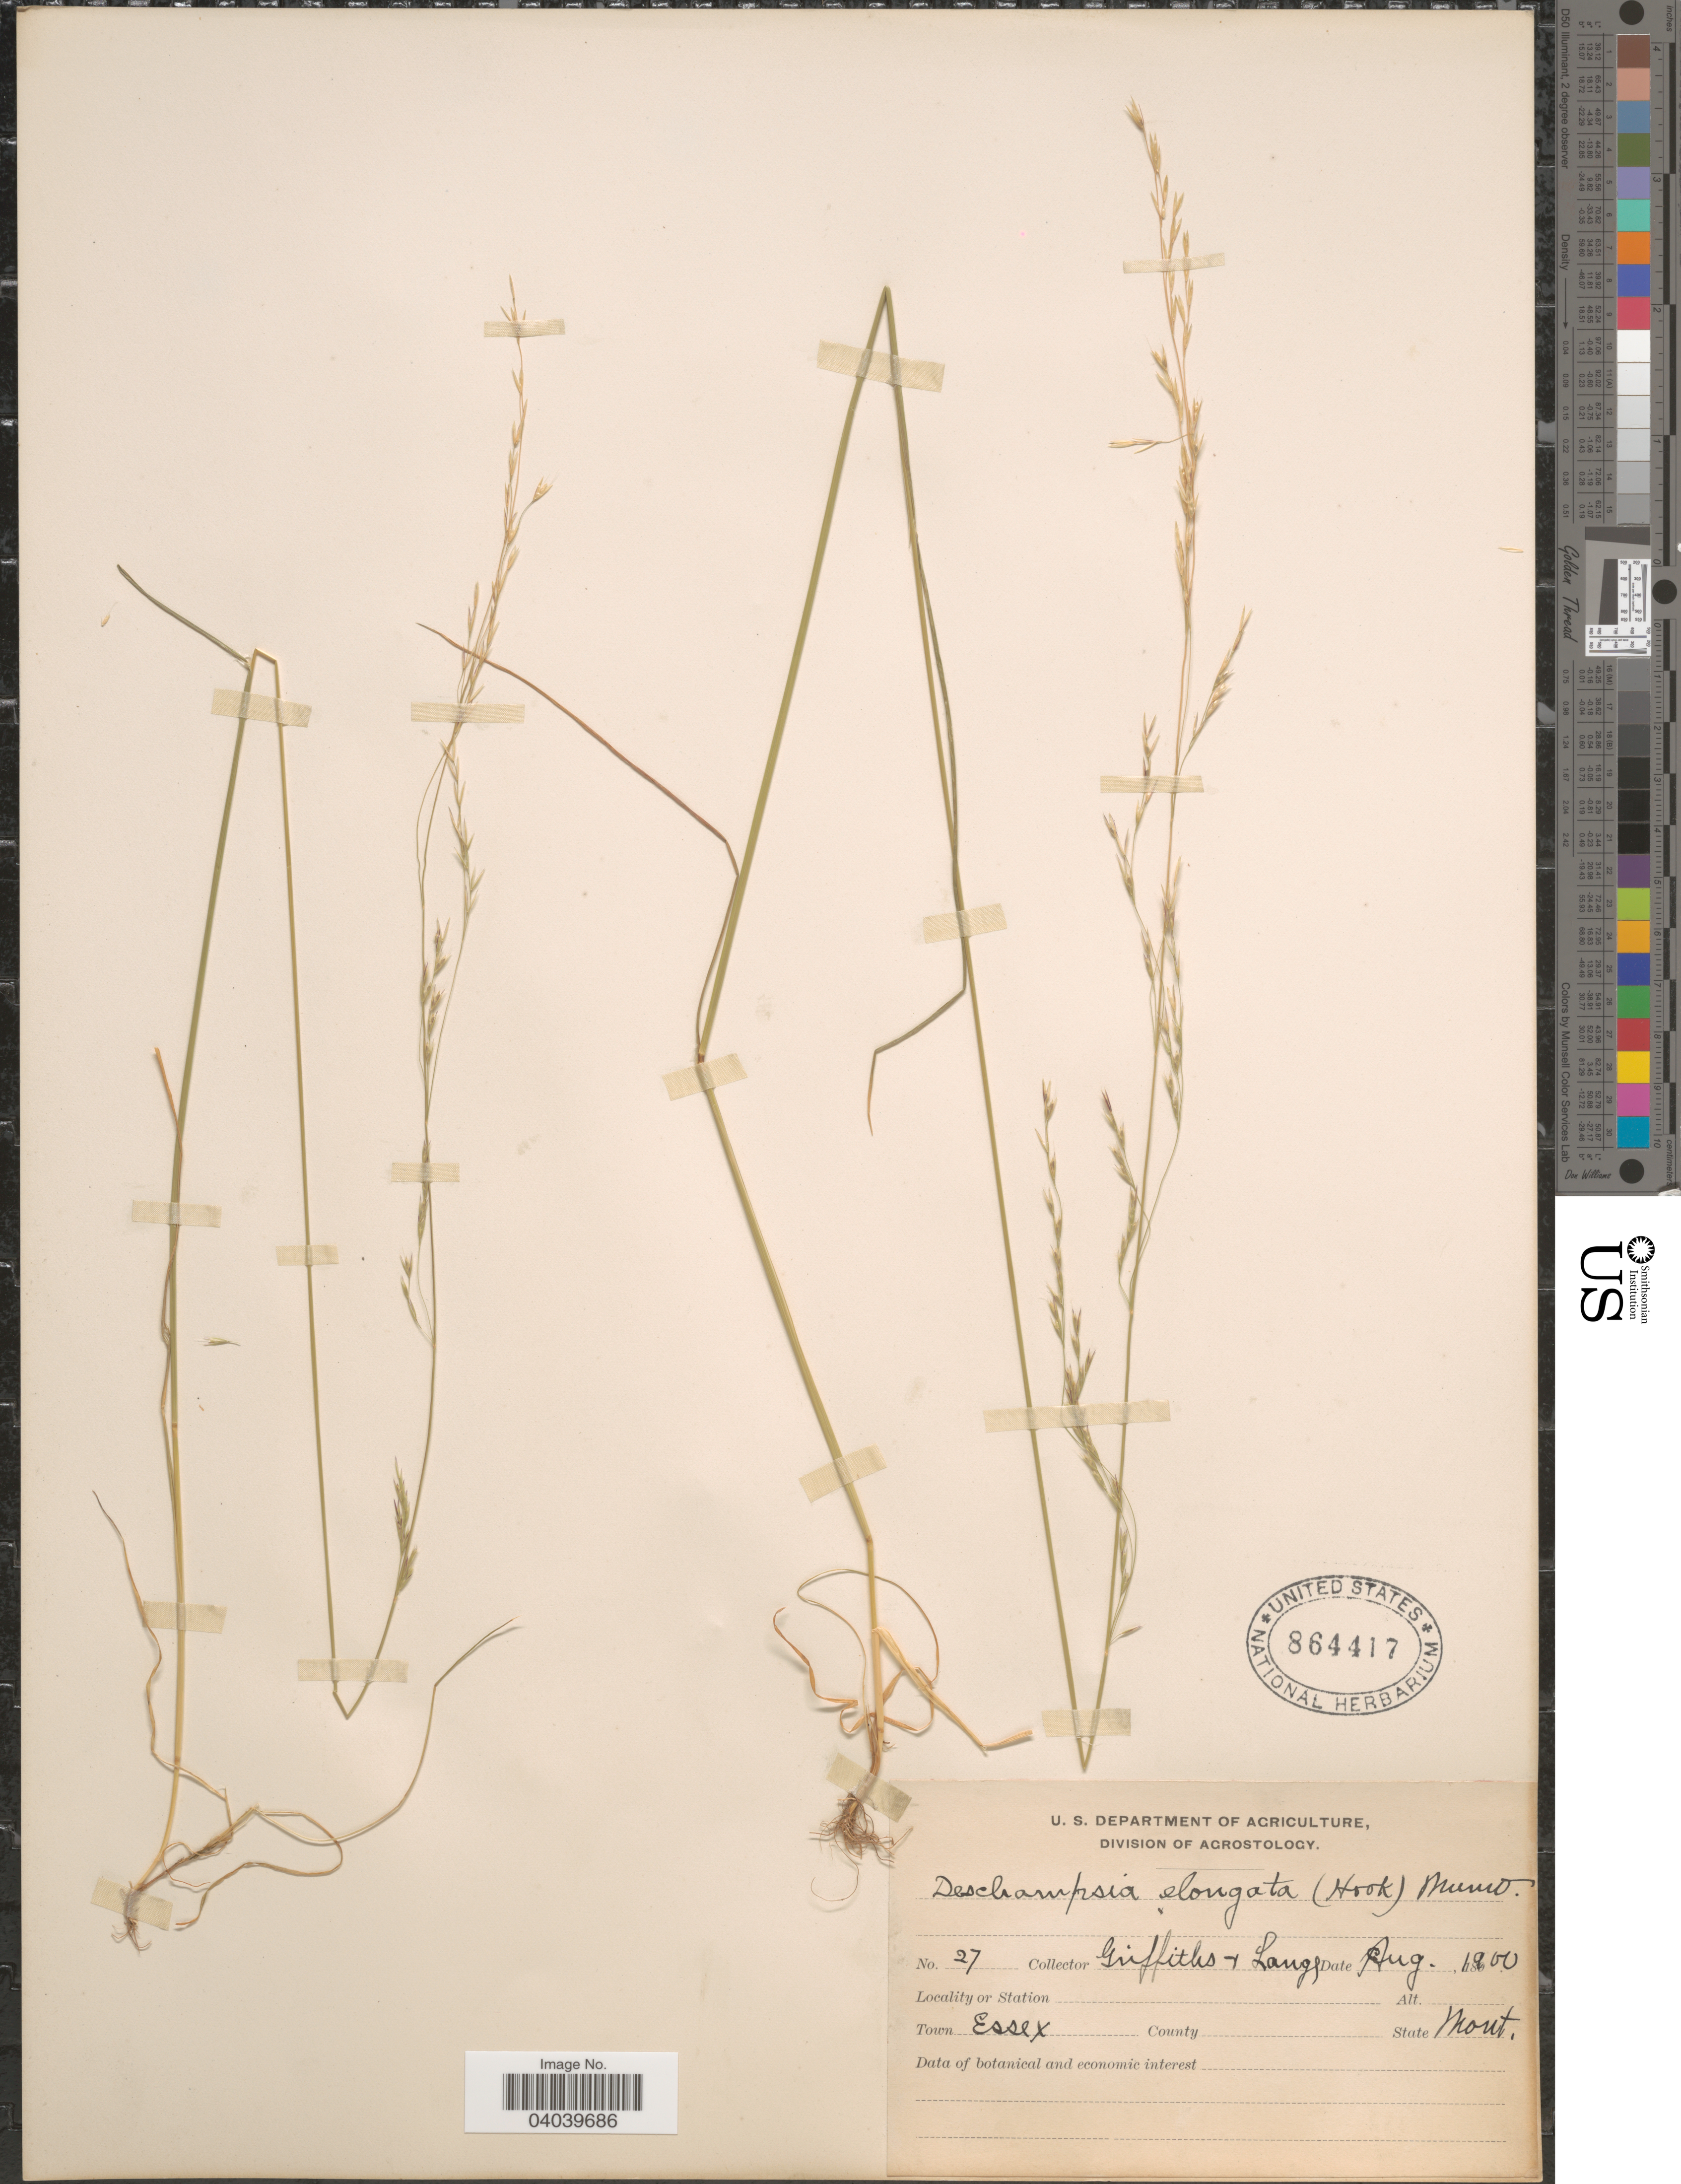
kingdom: Plantae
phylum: Tracheophyta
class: Liliopsida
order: Poales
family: Poaceae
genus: Deschampsia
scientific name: Deschampsia elongata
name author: (Hook.) Munro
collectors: -- Griffiths & -- Lange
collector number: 27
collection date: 1900-08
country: United States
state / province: Montana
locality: Essex.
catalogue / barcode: US 864417